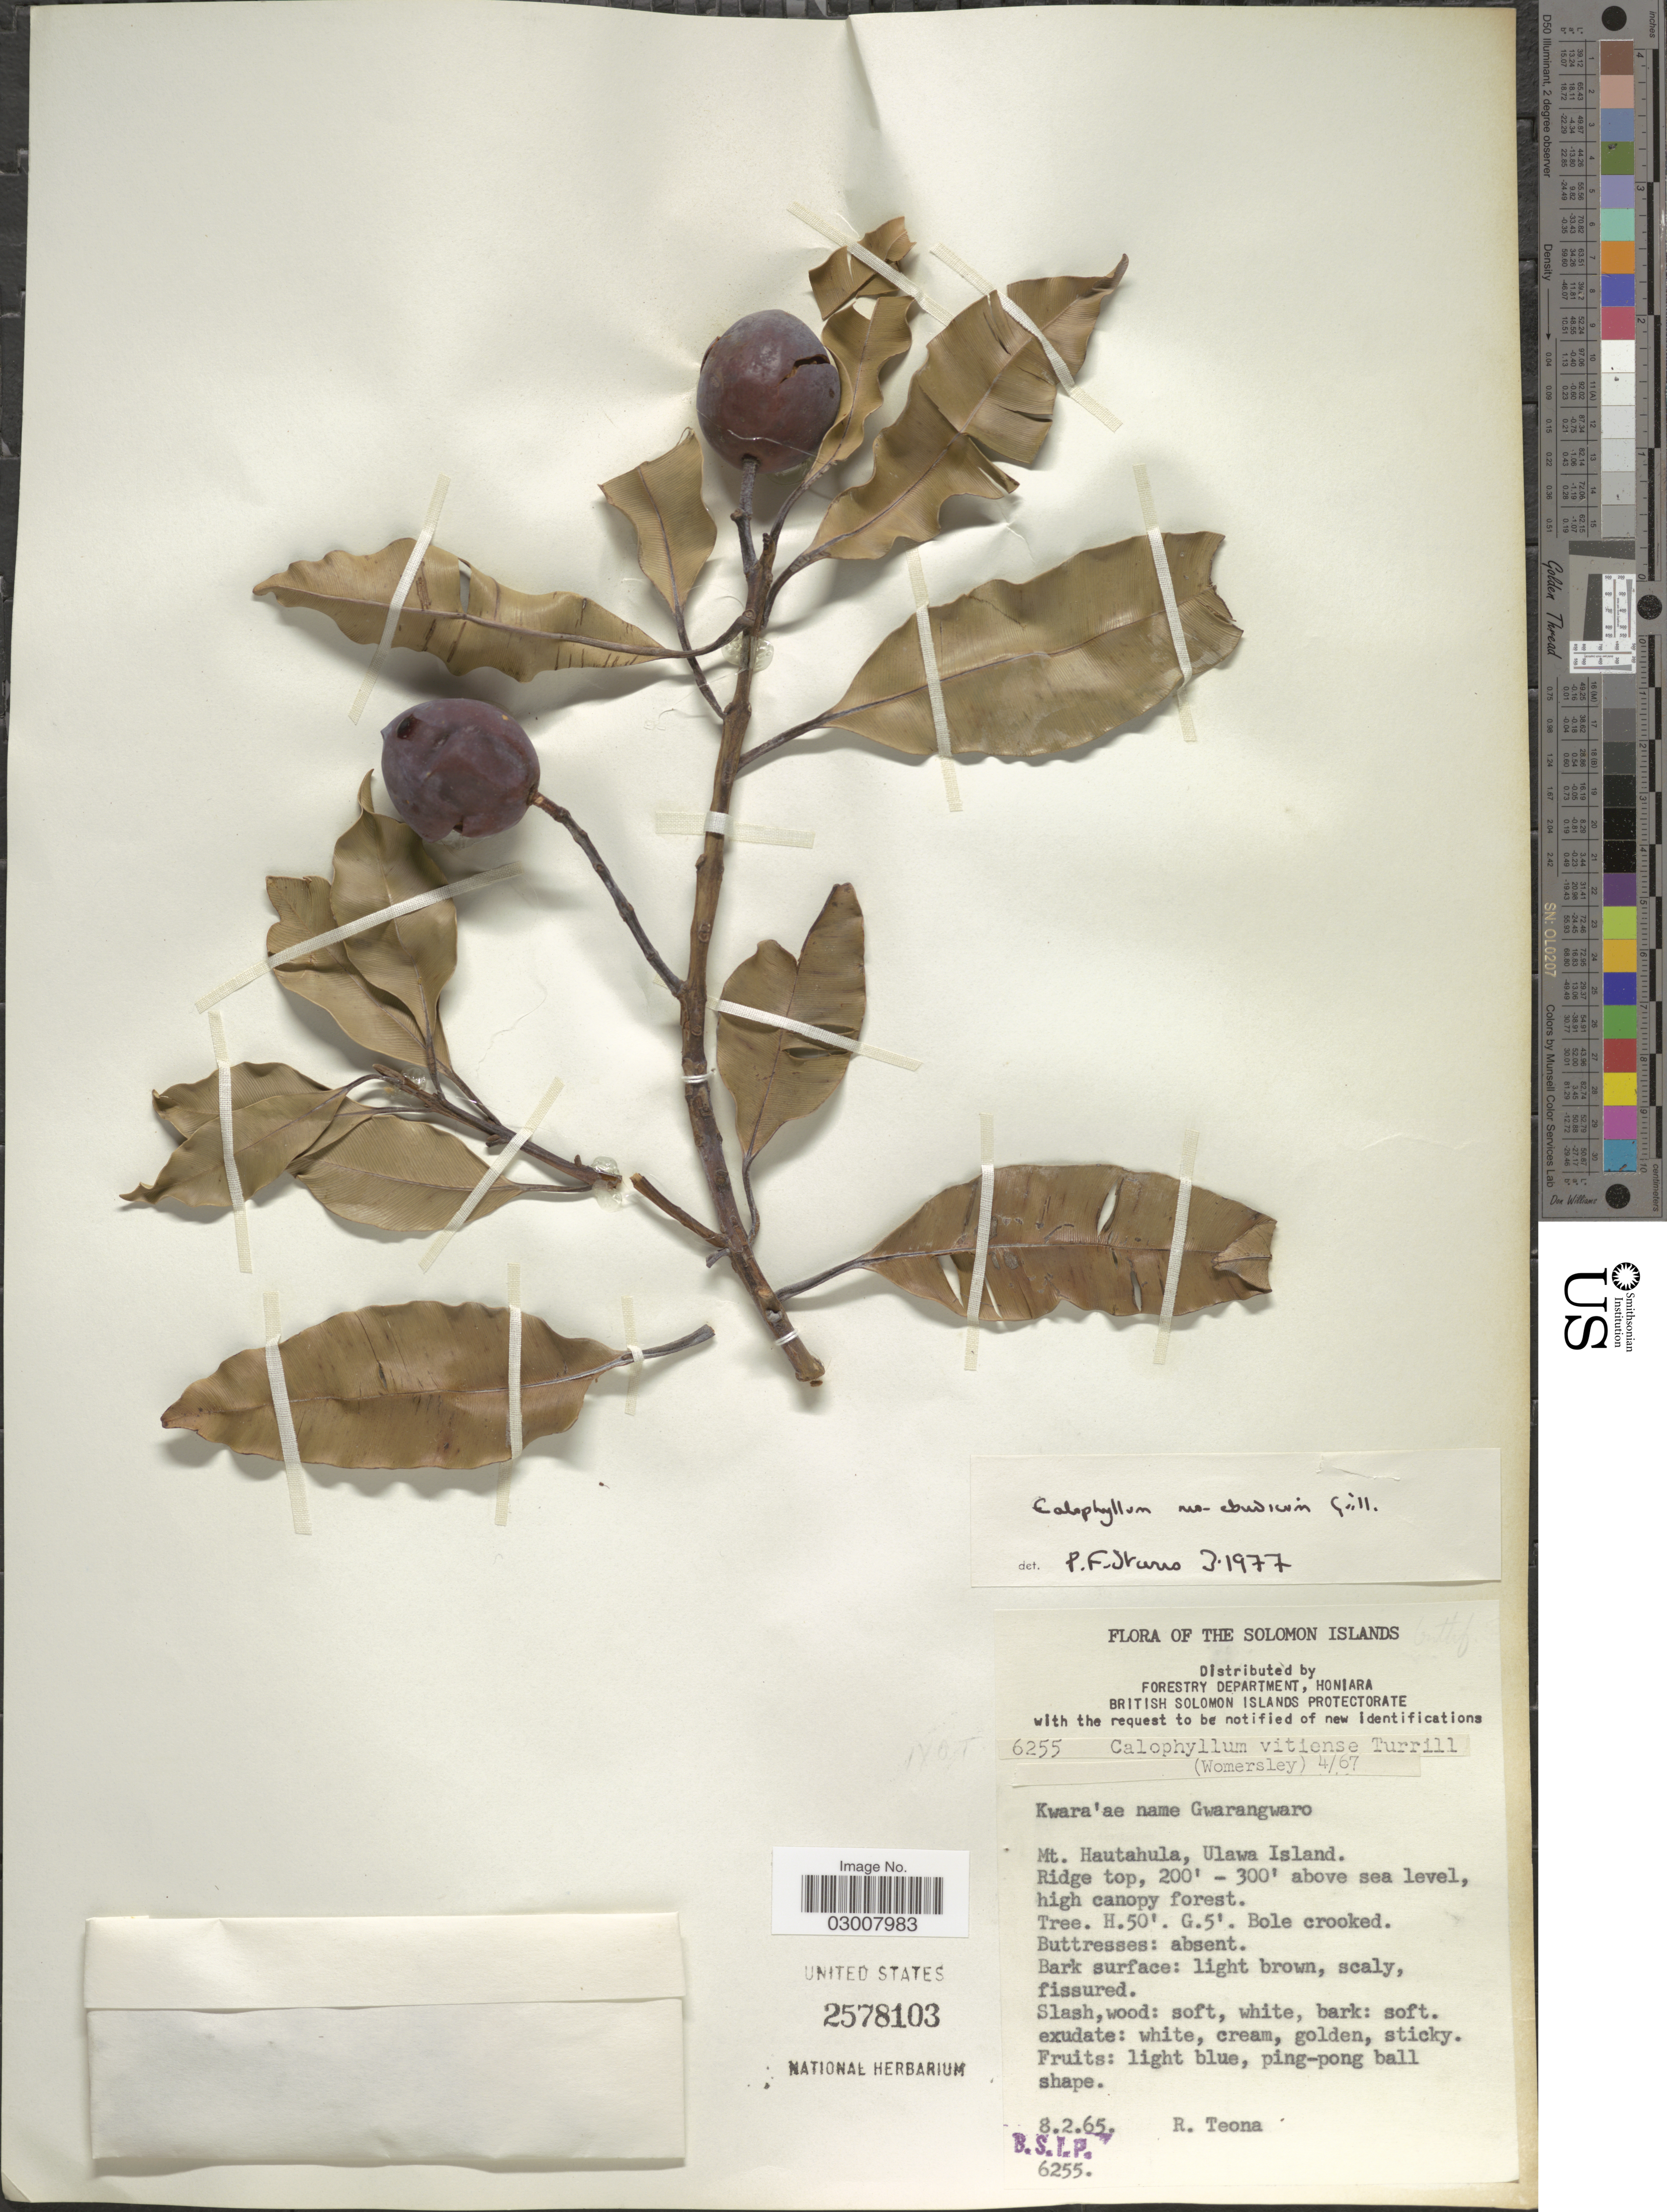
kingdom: Plantae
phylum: Tracheophyta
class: Magnoliopsida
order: Malpighiales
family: Calophyllaceae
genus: Calophyllum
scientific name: Calophyllum neoebudicum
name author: Guillaumin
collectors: R. Teona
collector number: B.S.I.P.6255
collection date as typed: Transcribed d/m/y: 8/2/65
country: Solomon Islands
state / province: Solomon Islands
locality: Mt. Hautahula, Ulawa Island.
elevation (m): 61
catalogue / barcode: US 2578103